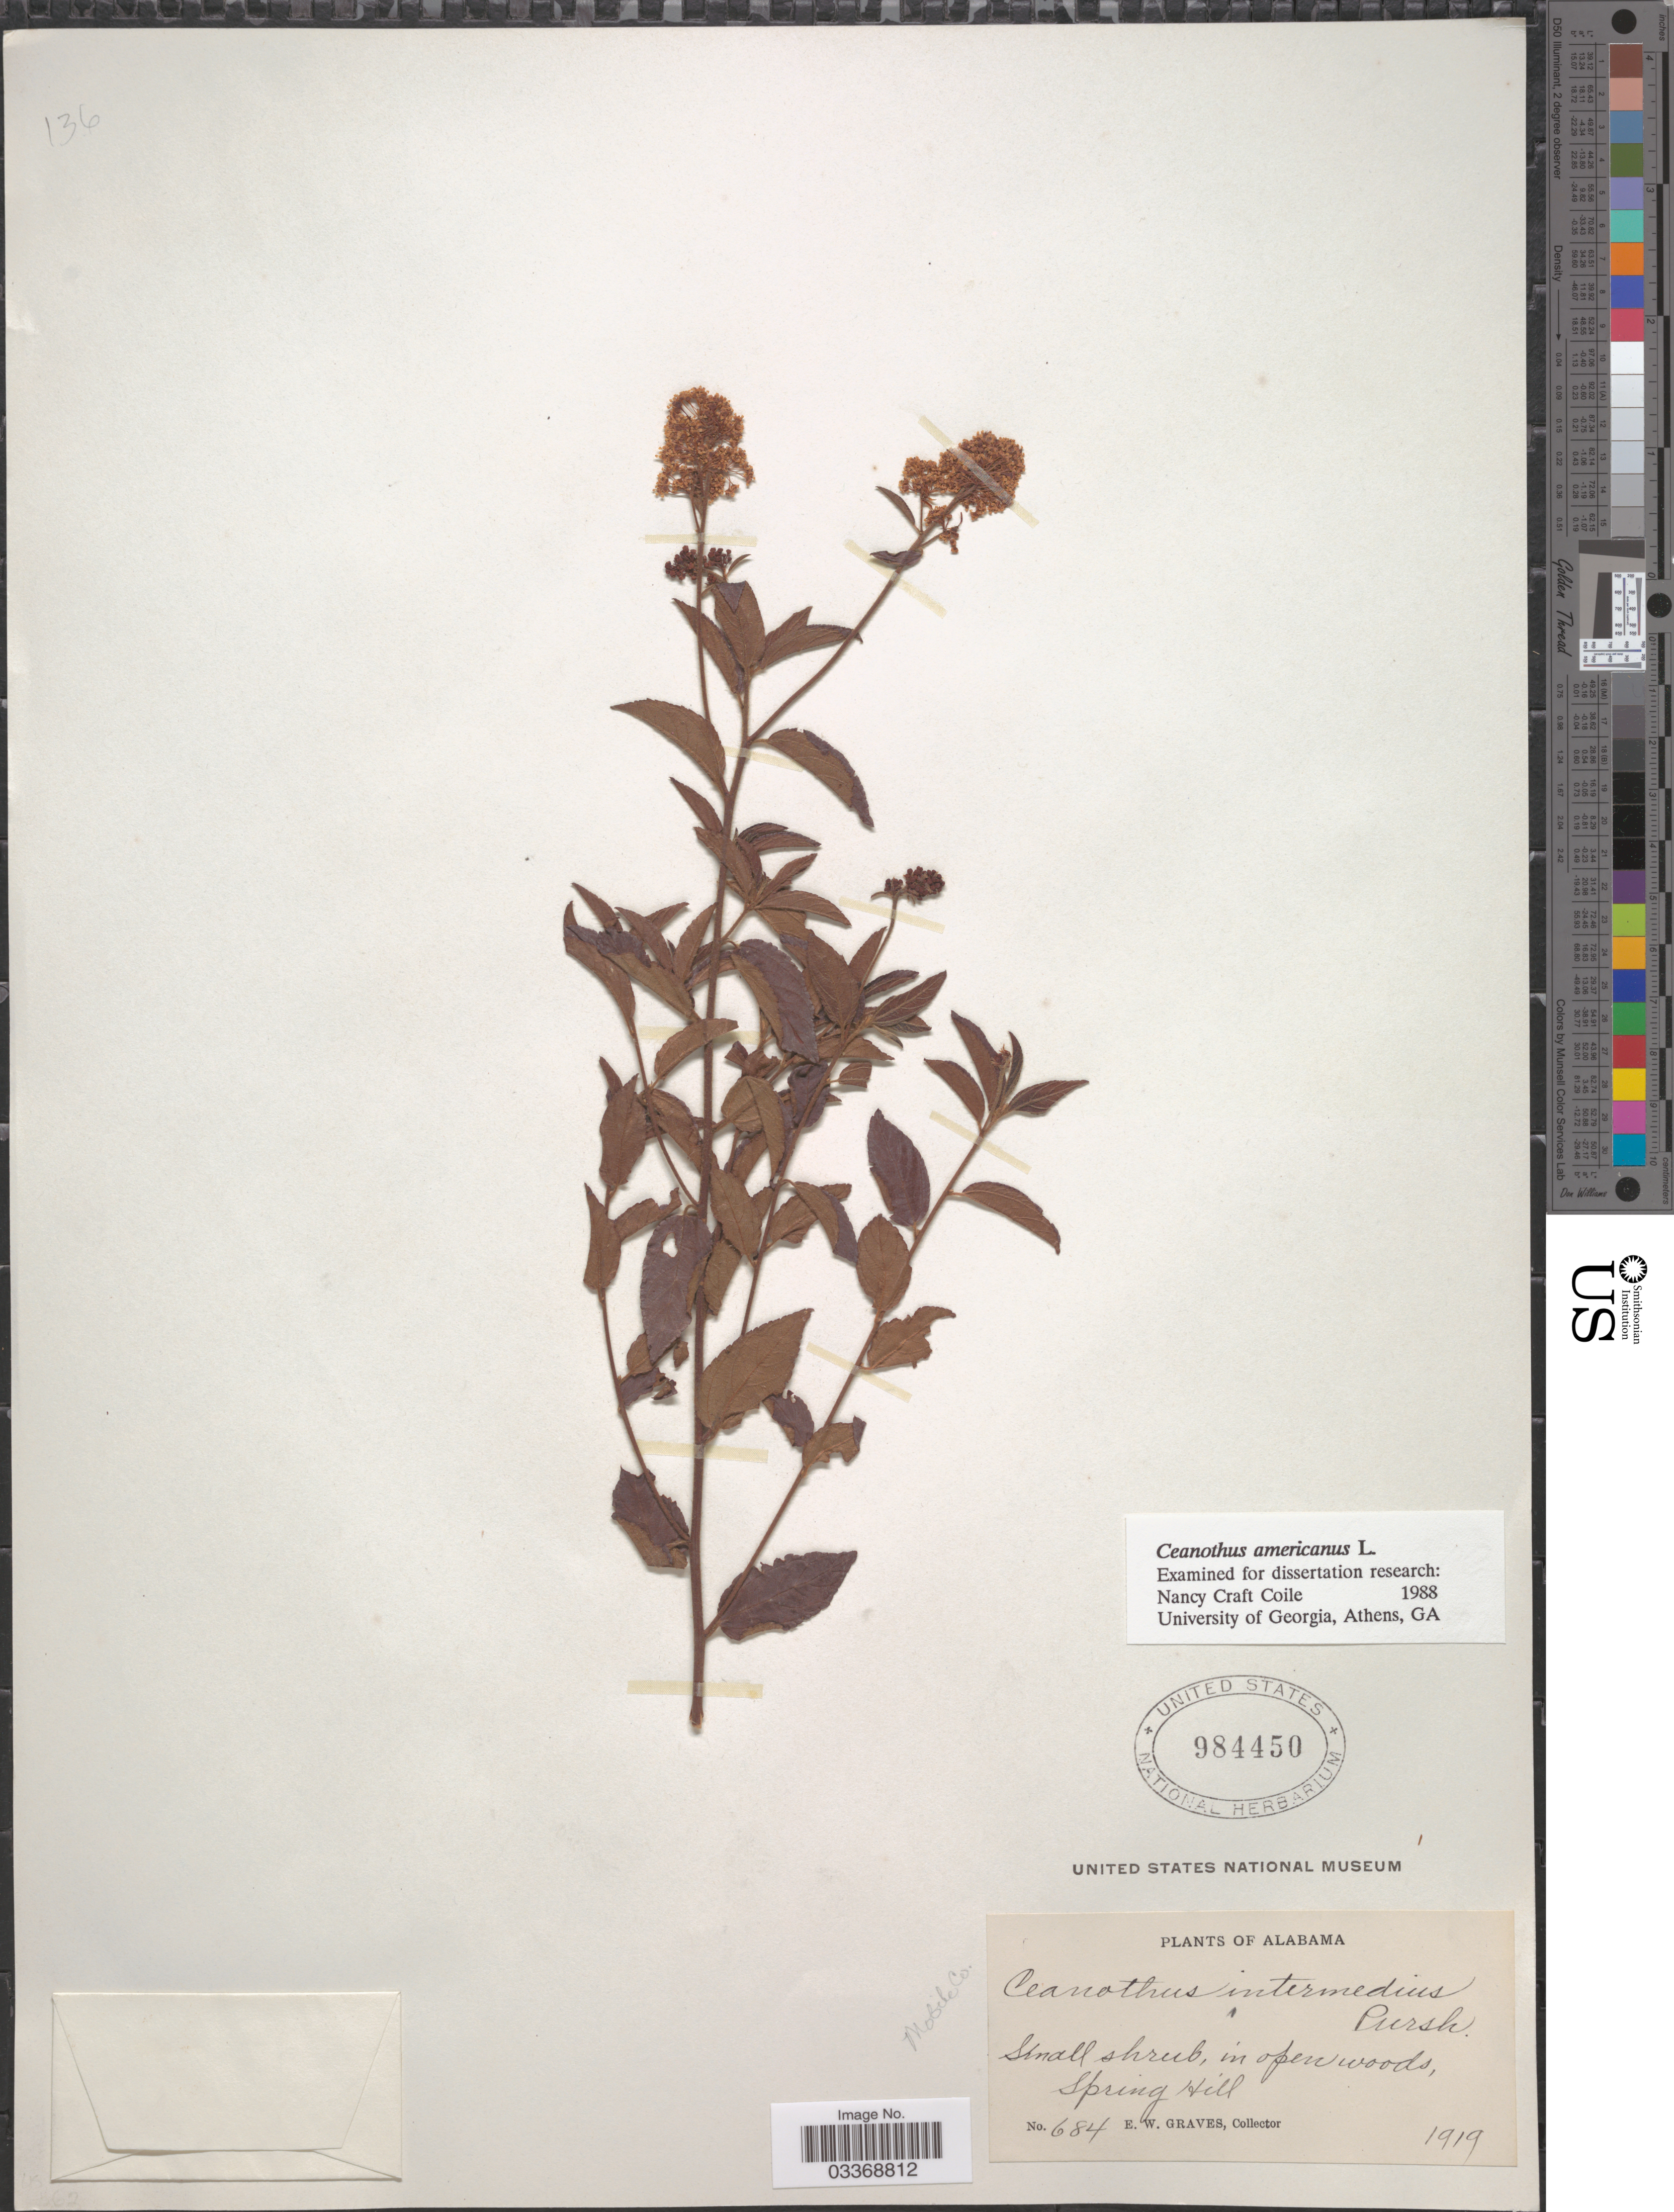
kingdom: Plantae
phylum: Tracheophyta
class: Magnoliopsida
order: Rosales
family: Rhamnaceae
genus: Ceanothus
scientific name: Ceanothus americanus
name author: L.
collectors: E. Graves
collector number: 684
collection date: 1919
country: United States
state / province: Alabama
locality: Mobile Co. Spring Hill.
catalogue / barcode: US 984450